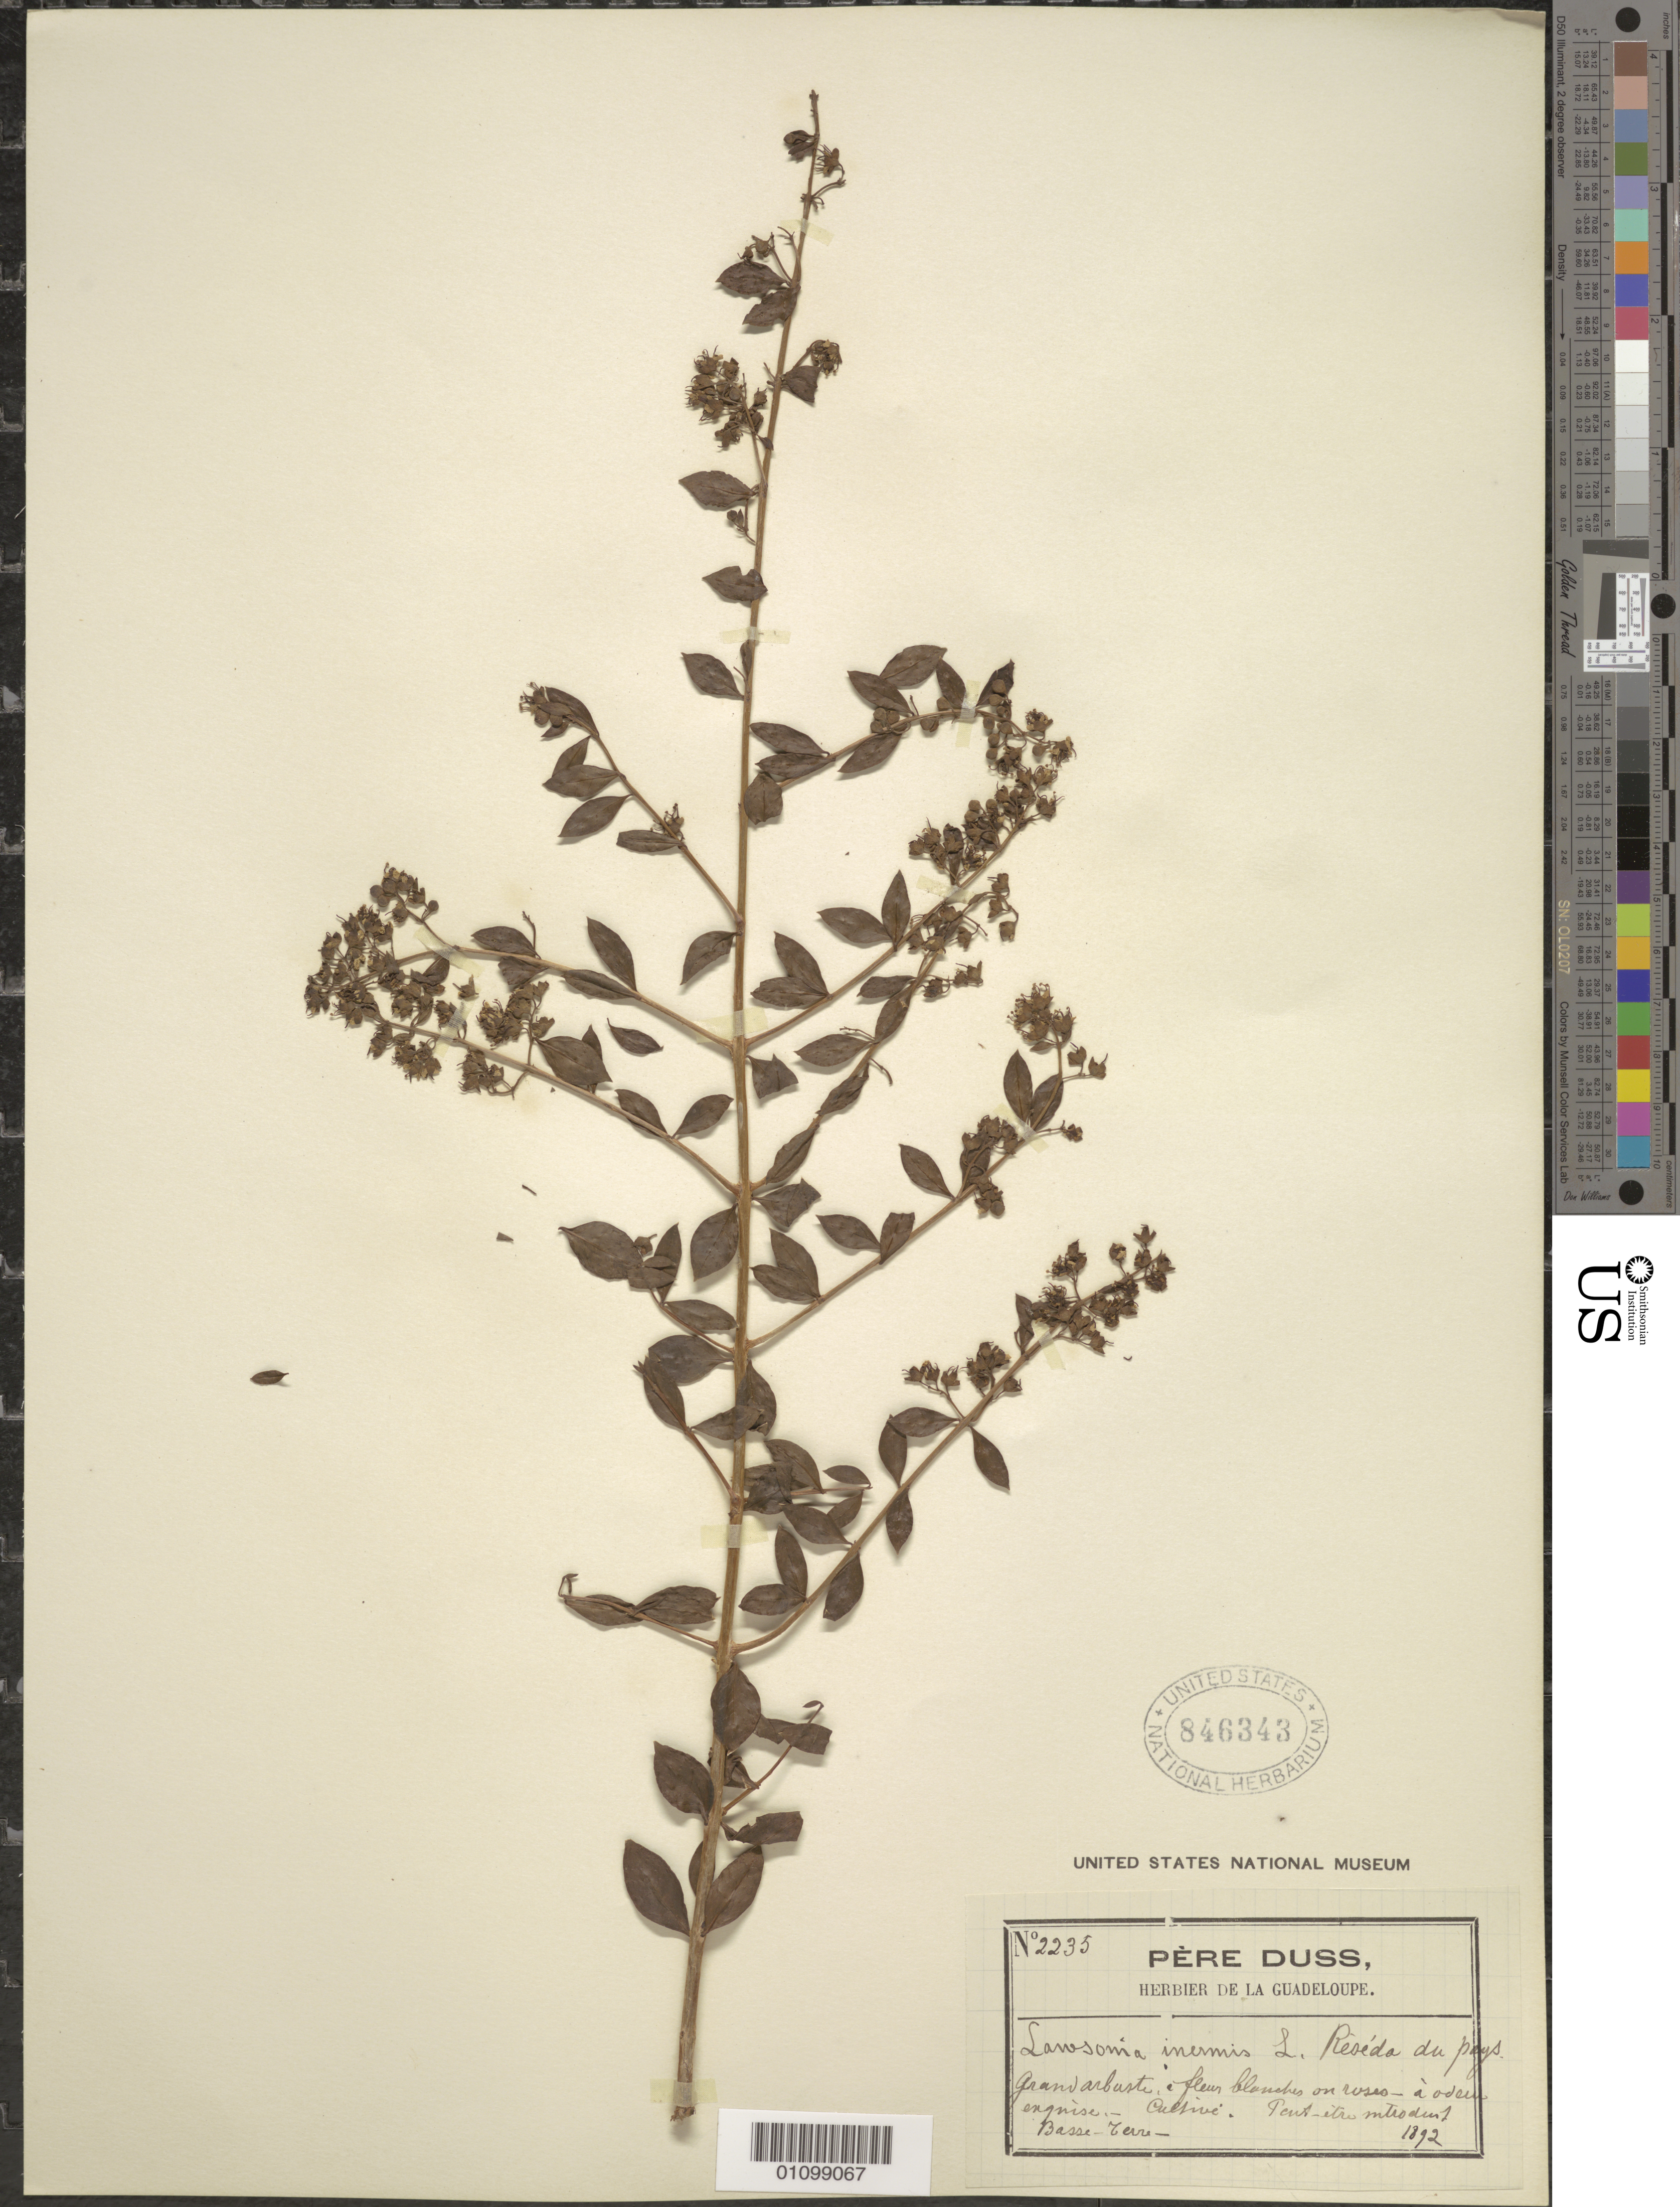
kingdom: Plantae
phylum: Tracheophyta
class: Magnoliopsida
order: Myrtales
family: Lythraceae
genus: Lawsonia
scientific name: Lawsonia inermis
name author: L.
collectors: Père Duss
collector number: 2235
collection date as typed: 1892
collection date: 1892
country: Guadeloupe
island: Basse Terre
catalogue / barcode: US 846343